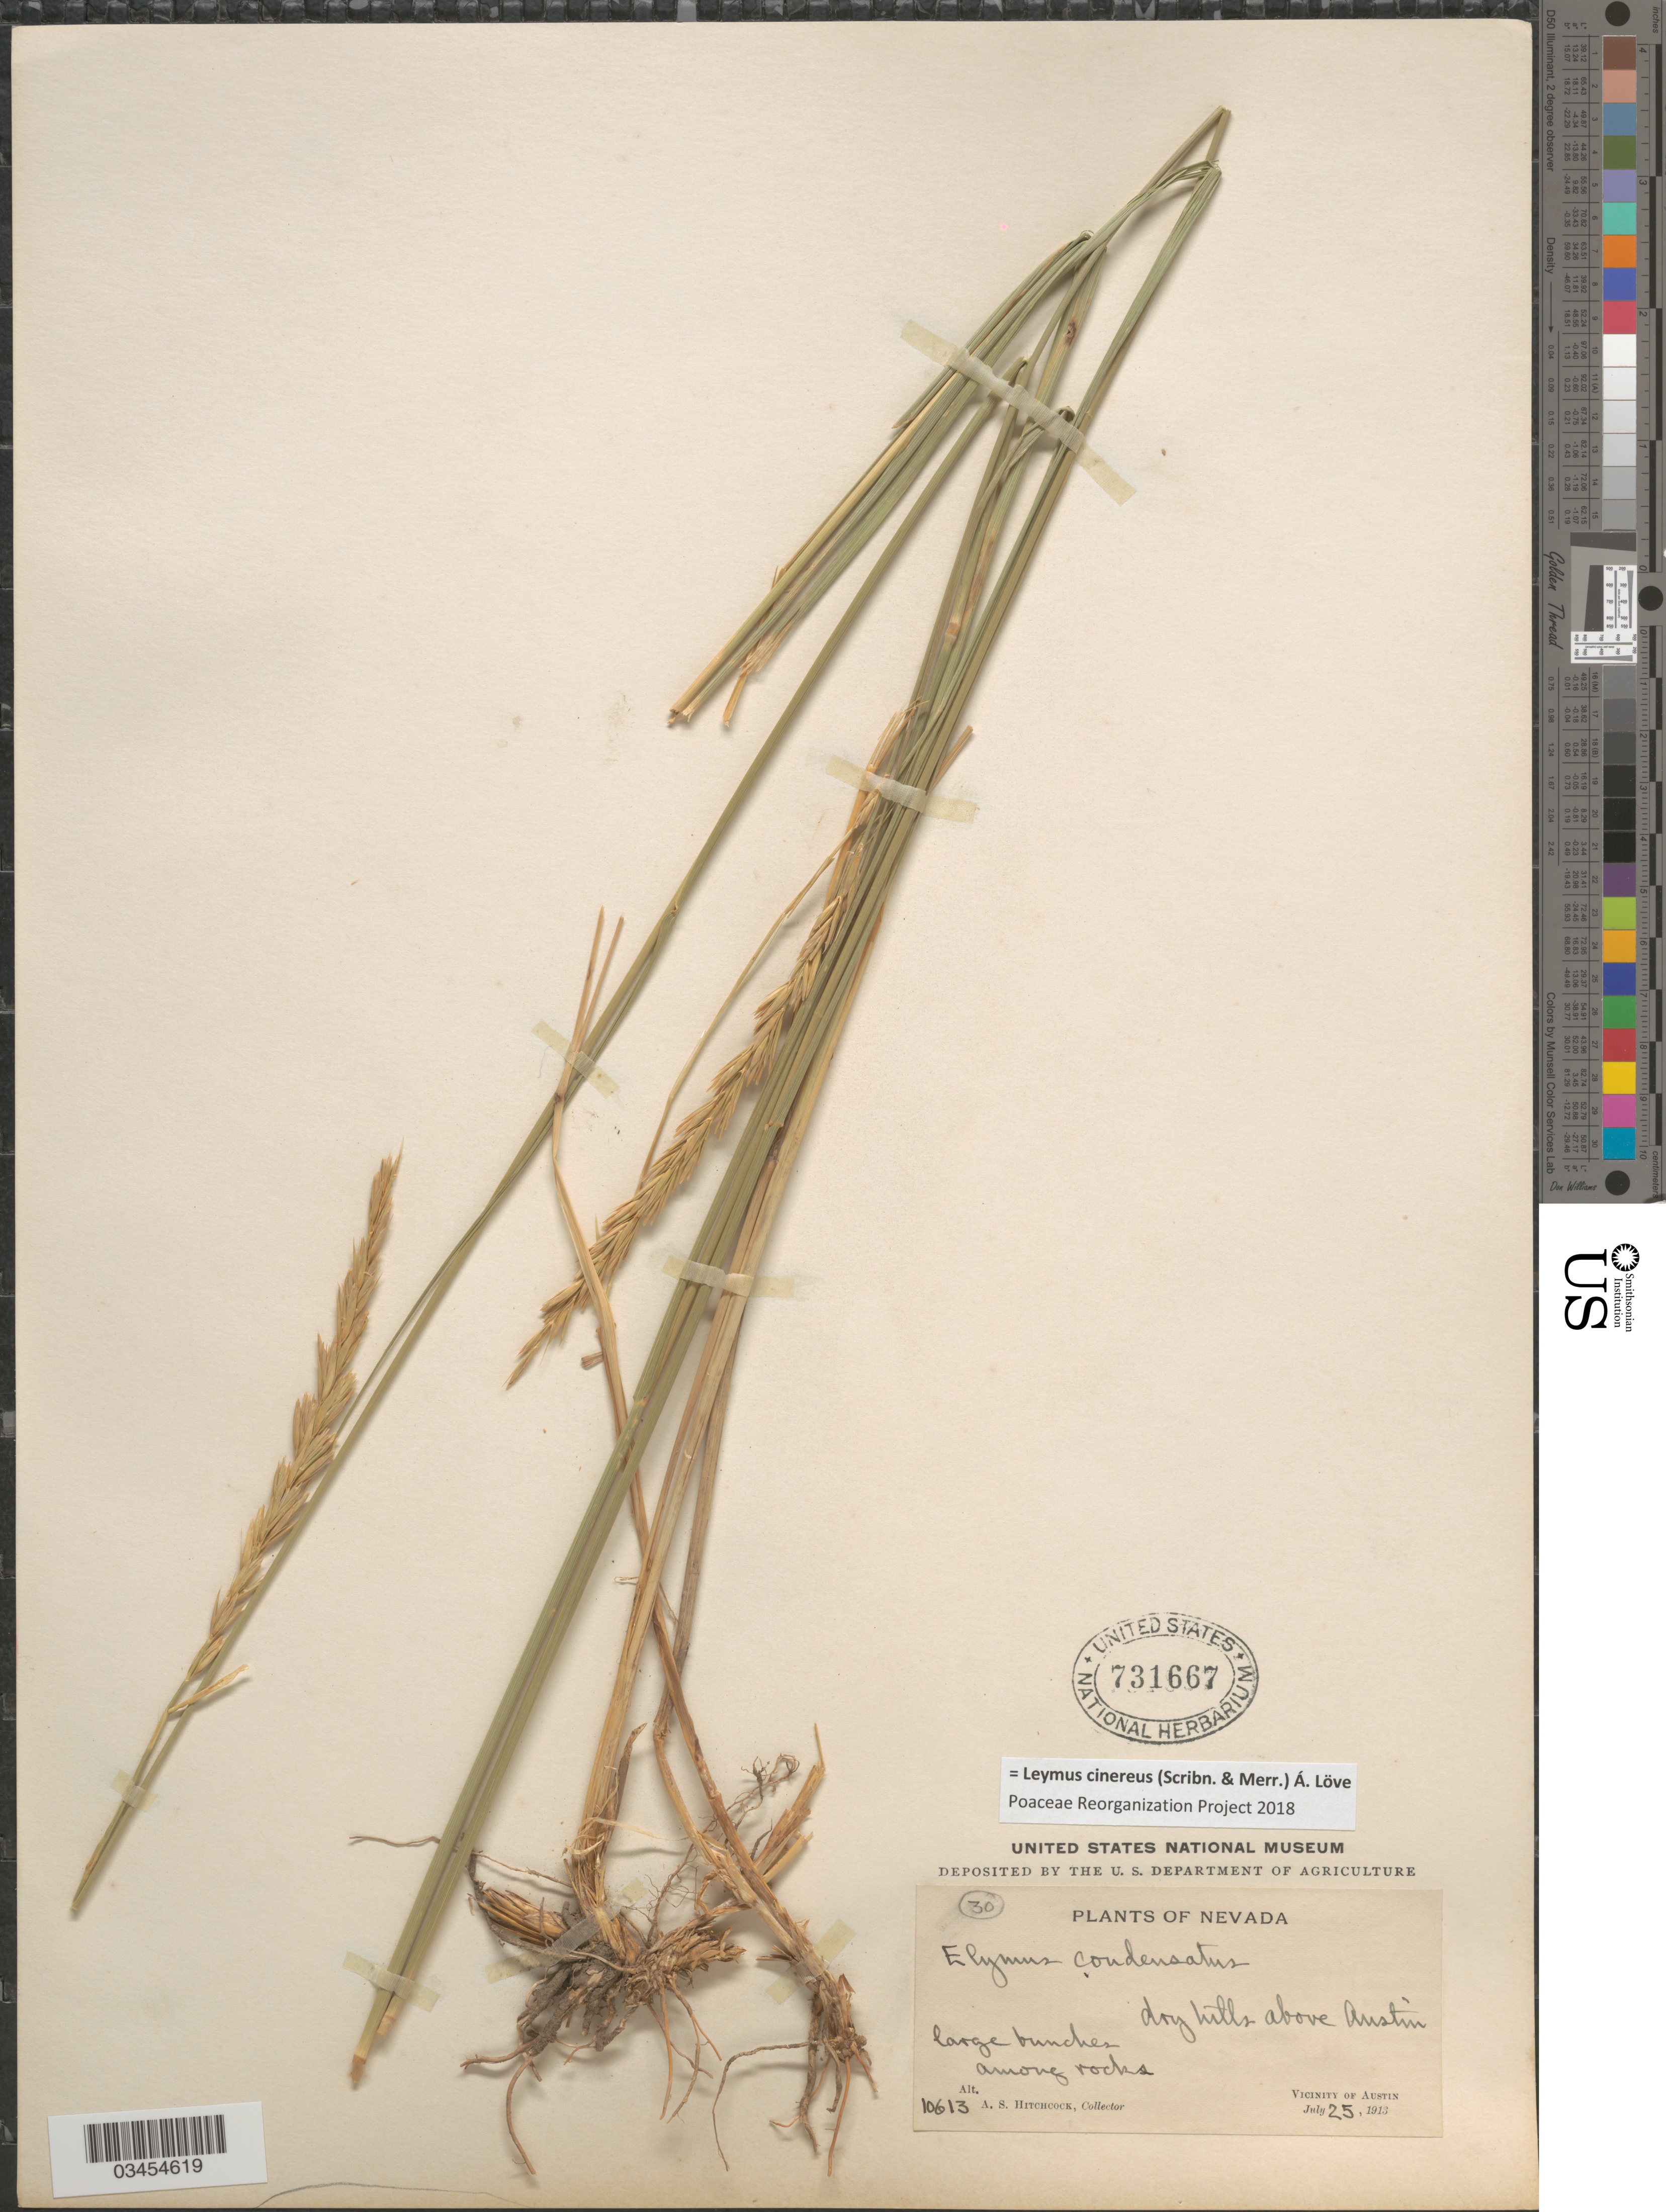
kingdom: Plantae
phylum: Tracheophyta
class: Liliopsida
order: Poales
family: Poaceae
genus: Leymus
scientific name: Leymus cinereus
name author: (Scribn. & Merr.) Á. Löve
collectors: A. S. Hitchcock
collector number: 10613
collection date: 1913-07-25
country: United States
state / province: Nevada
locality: Dry hills above Austin. Large brunches among rocks. Vicinity of Austin.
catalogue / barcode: US 731667